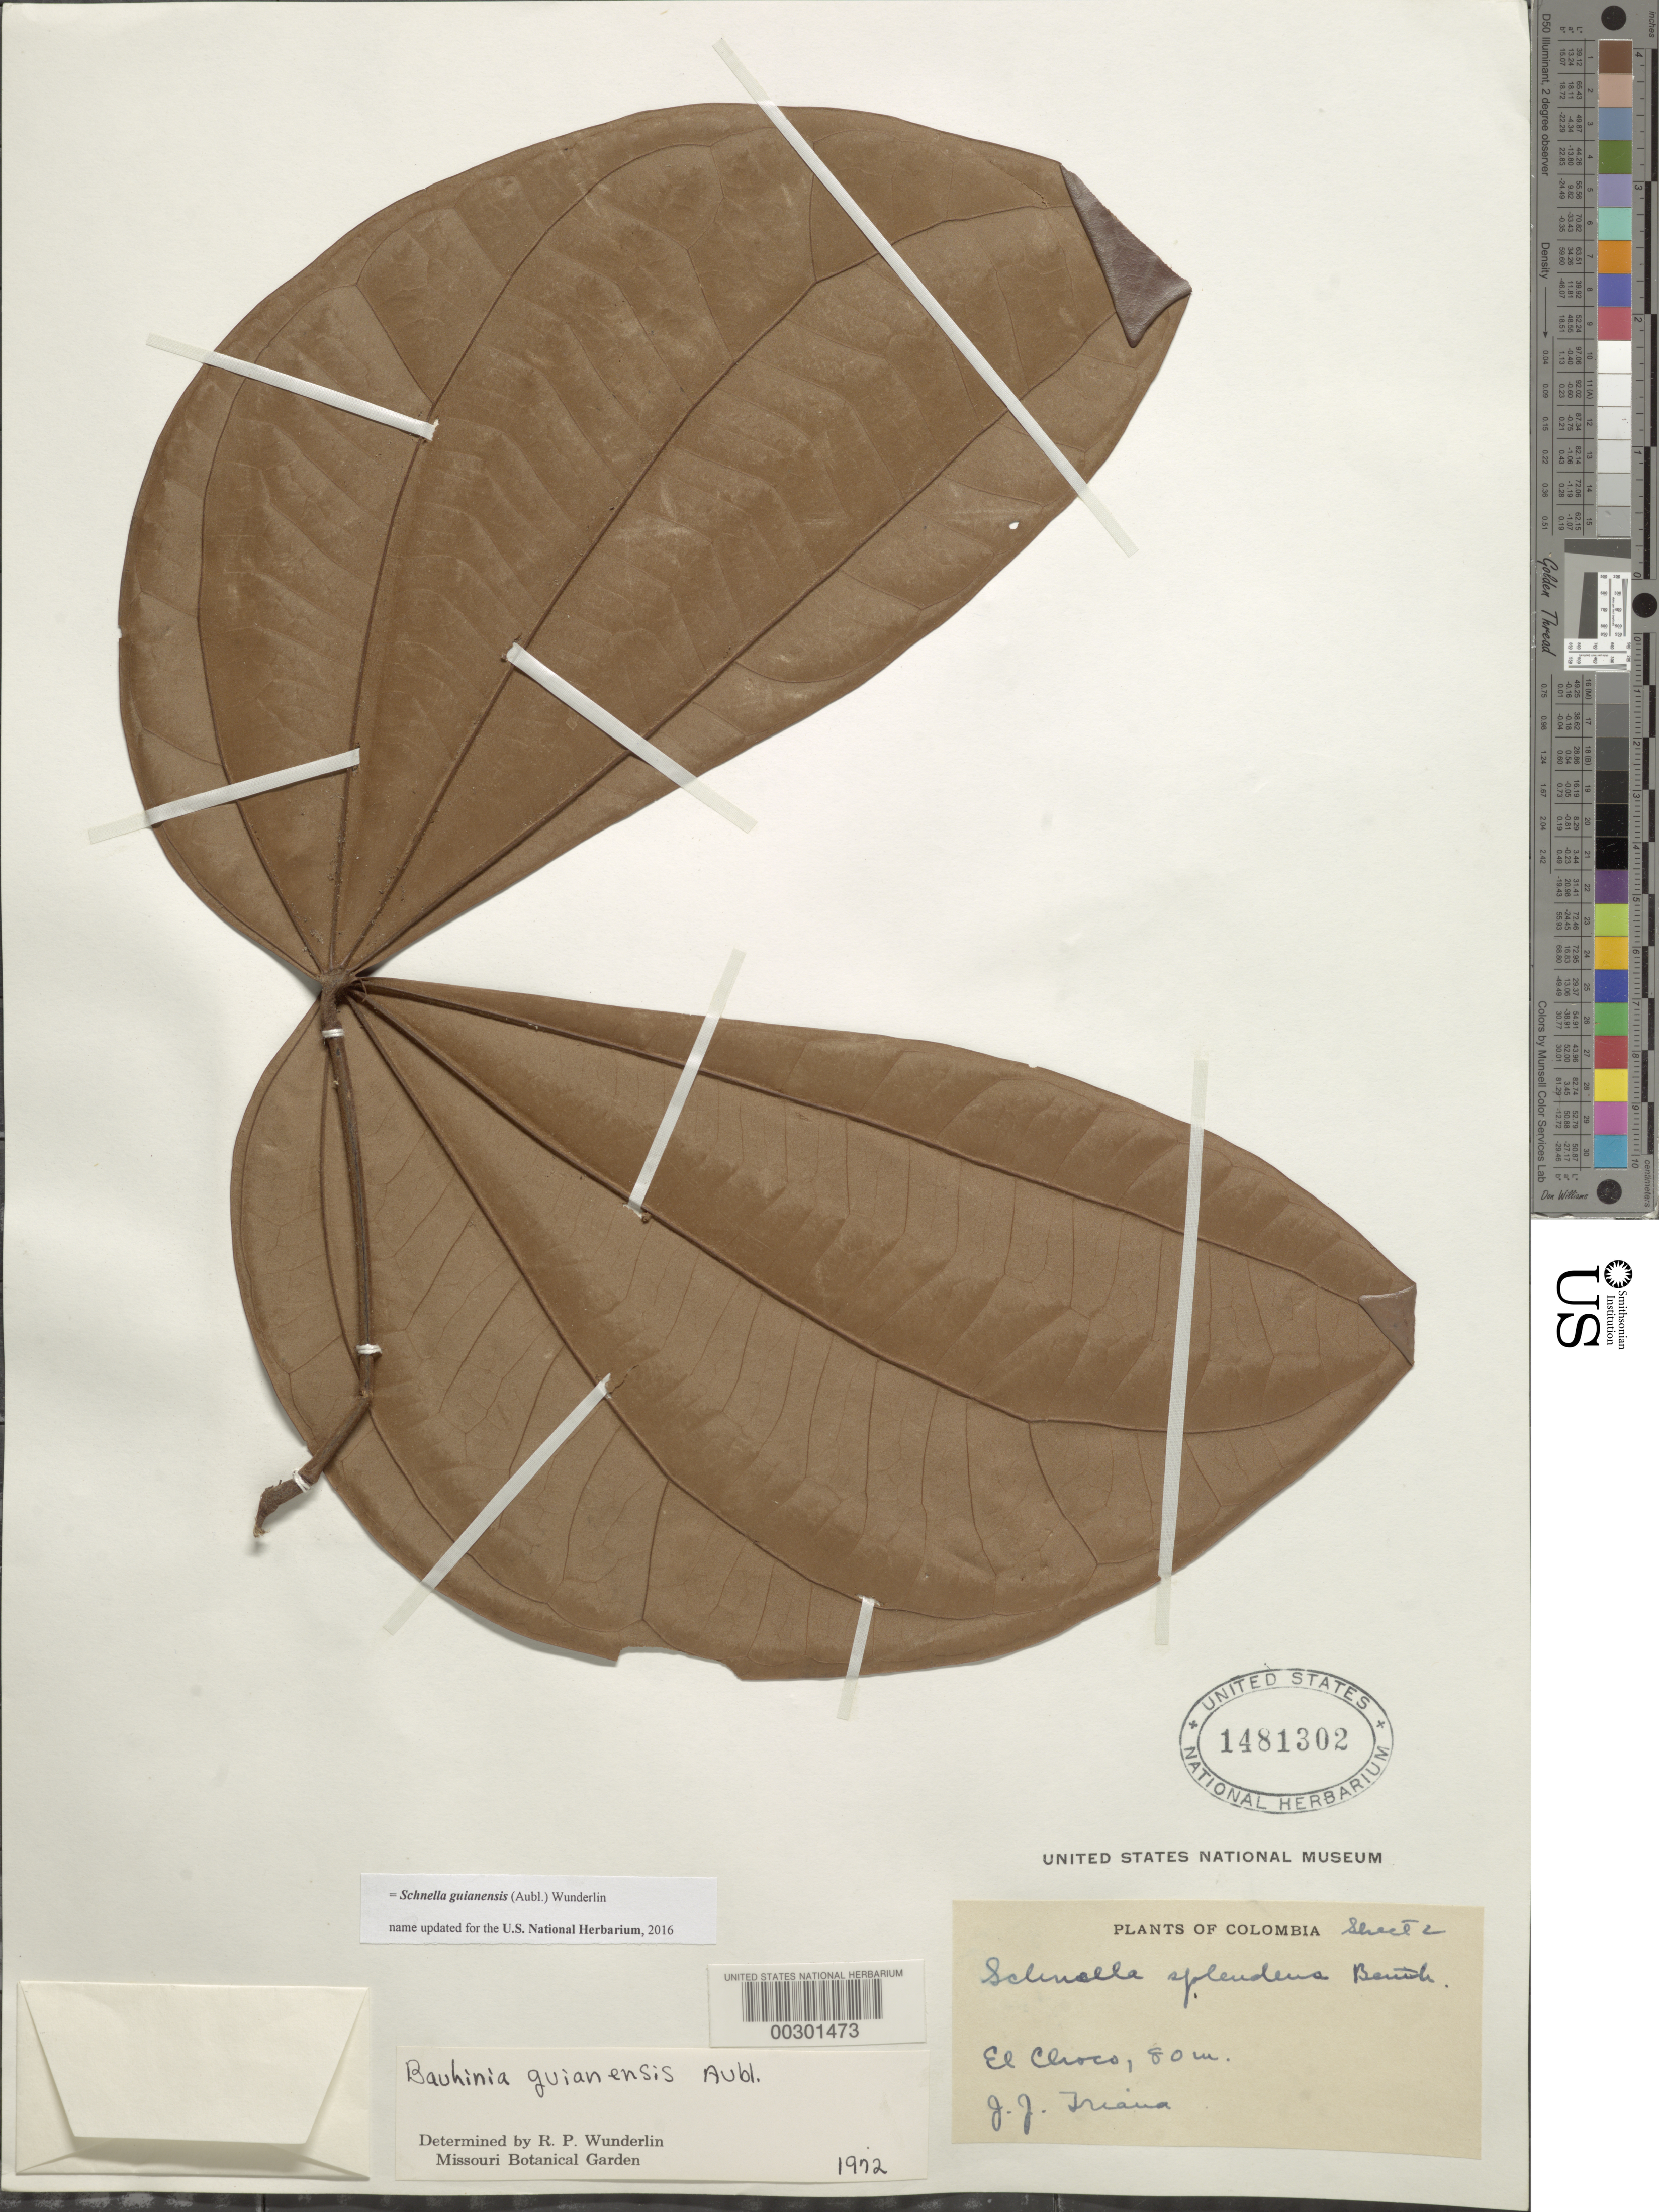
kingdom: Plantae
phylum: Tracheophyta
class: Magnoliopsida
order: Fabales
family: Fabaceae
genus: Schnella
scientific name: Schnella guianensis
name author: (Aubl.) Wunderlin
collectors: J. J. Triana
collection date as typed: Mar 1853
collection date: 1853-03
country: Colombia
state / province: Chocó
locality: S. Pablo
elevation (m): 80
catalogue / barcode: US 1481302